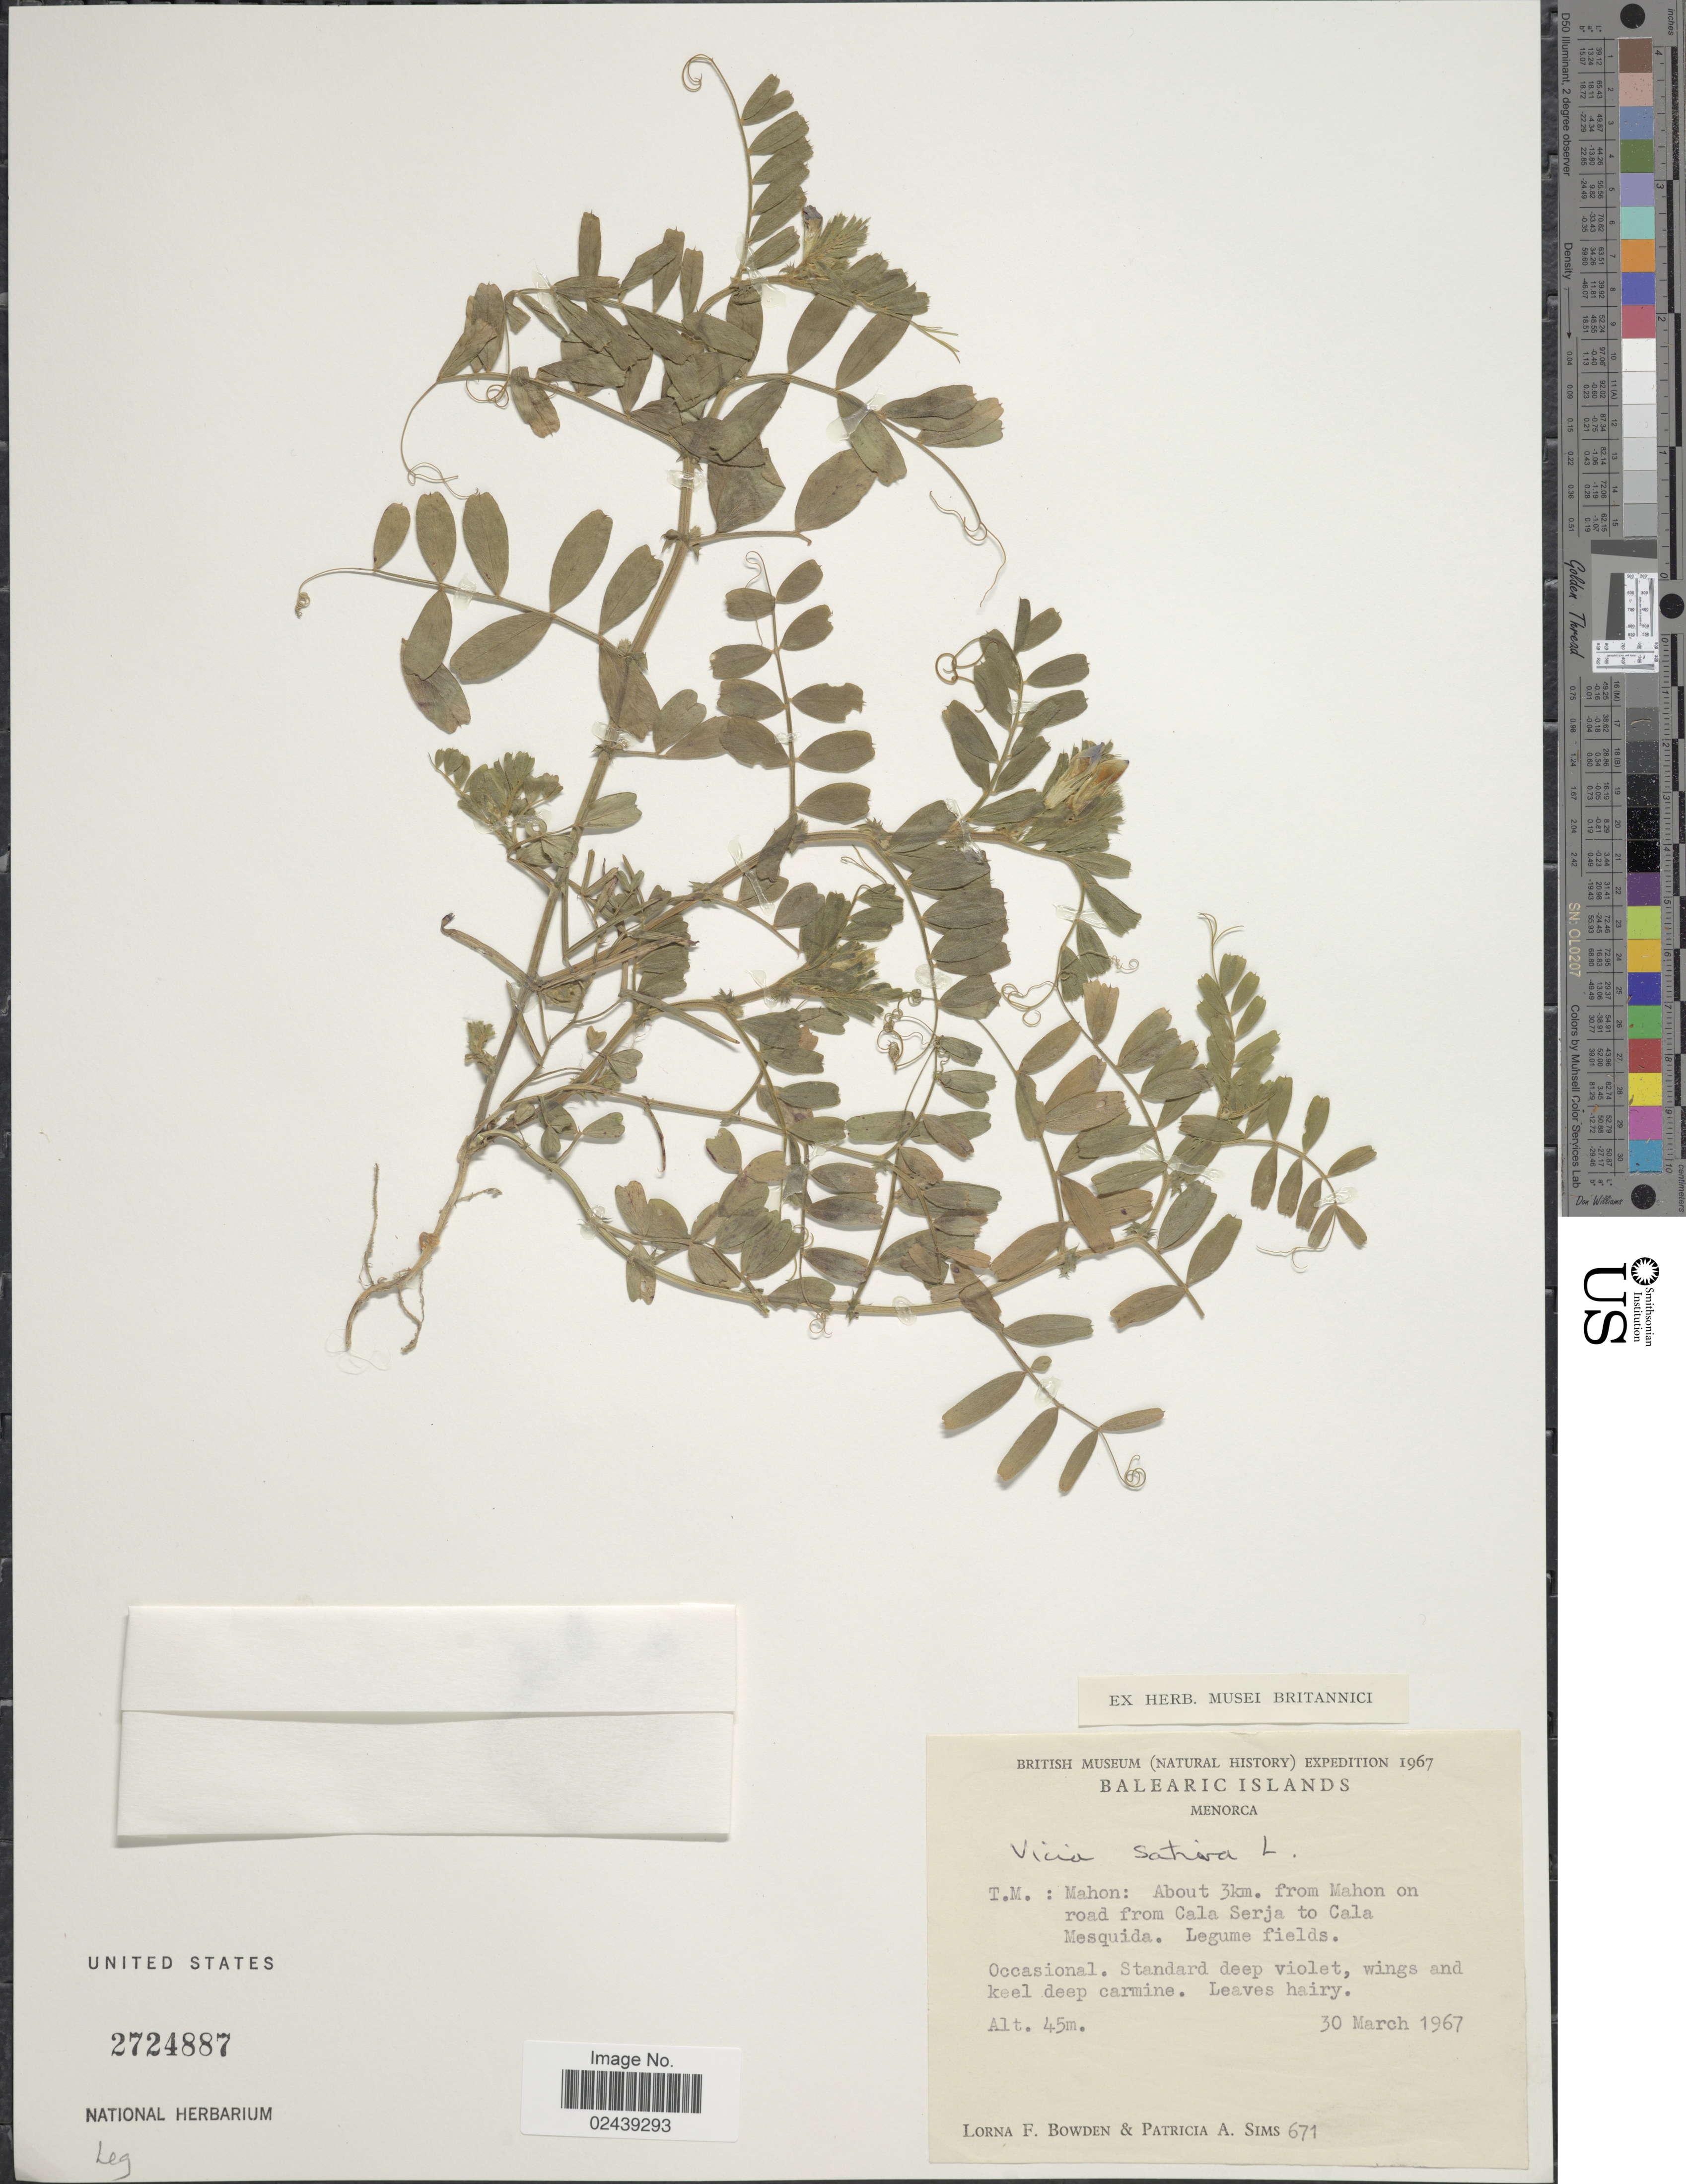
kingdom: Plantae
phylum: Tracheophyta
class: Magnoliopsida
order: Fabales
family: Fabaceae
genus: Vicia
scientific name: Vicia sativa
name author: L.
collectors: L. F. Bowden & P. A. Sims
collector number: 671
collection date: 1967-03-30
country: Spain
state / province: Islas Baleares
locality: Balearic Islands. Menorca. T.M.: Mahon: About 3km. from Mahon on road from Cala Serja to Cala Mesquida. Legume fields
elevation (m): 45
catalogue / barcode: US 2724887